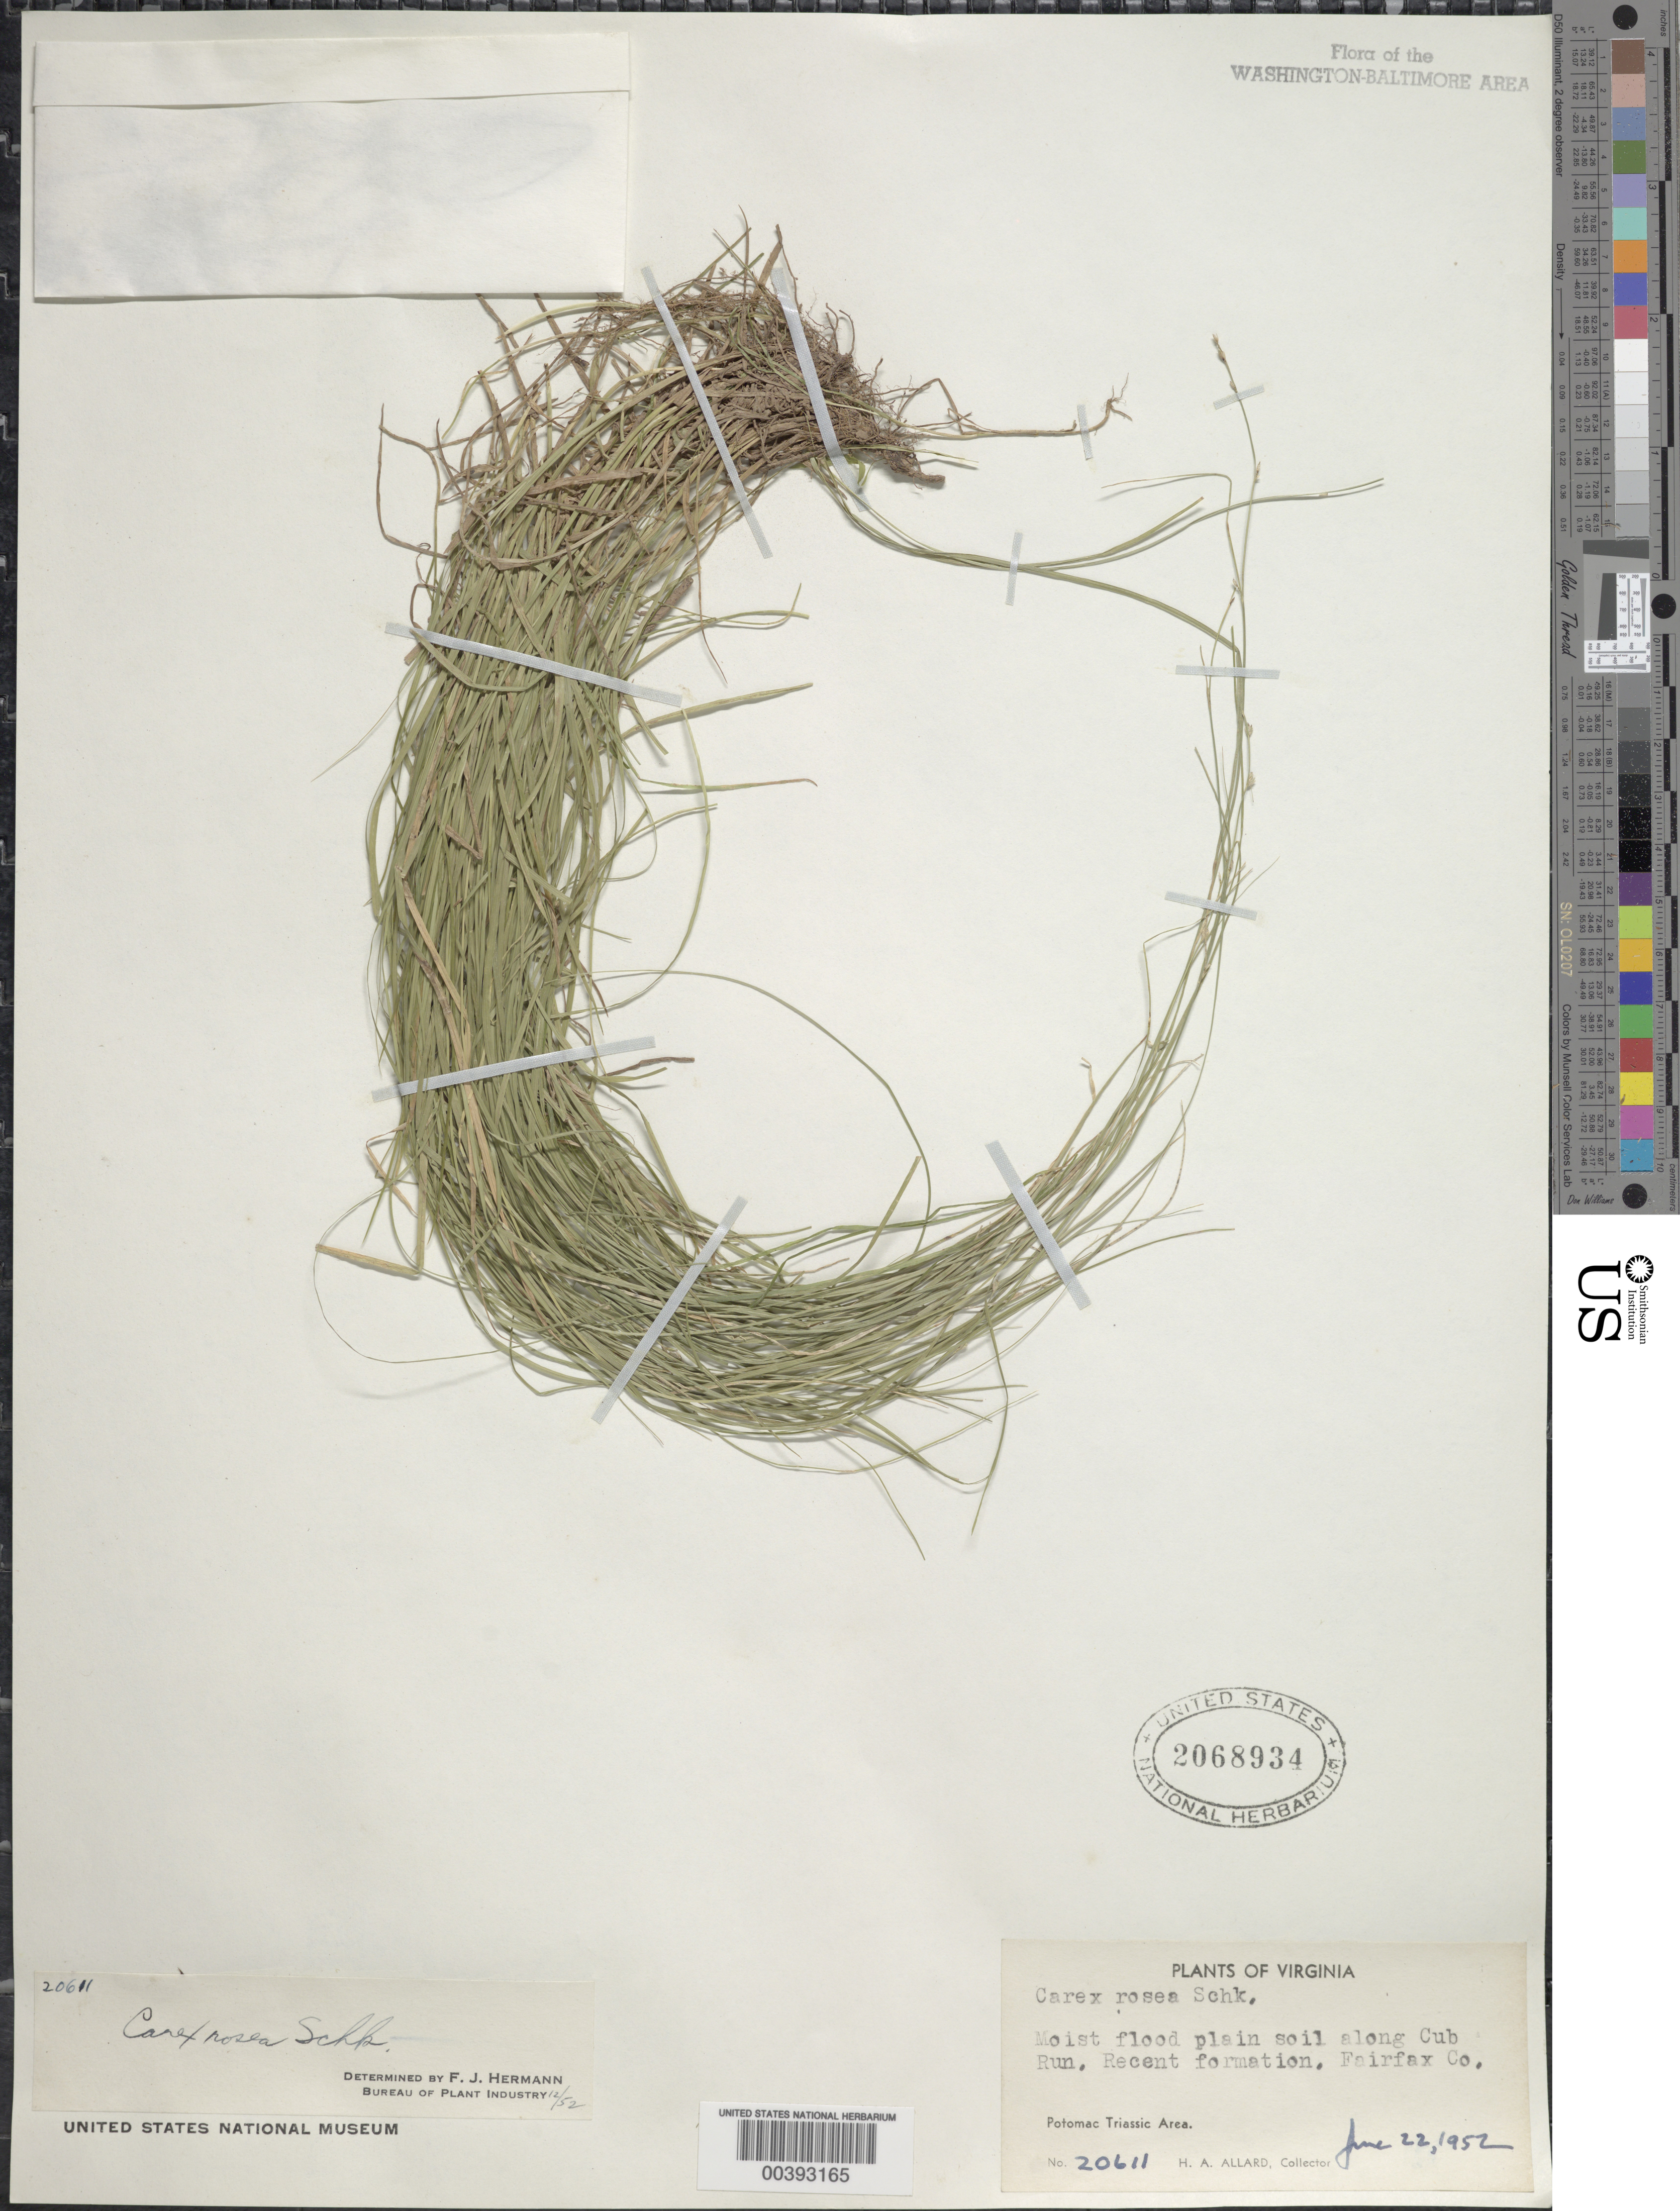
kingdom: Plantae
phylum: Tracheophyta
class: Liliopsida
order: Poales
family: Cyperaceae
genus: Carex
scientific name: Carex rosea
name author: Willd.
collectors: H. A. Allard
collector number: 20611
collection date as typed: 22 Jun 1952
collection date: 1952-06-22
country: United States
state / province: Virginia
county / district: Fairfax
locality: Cub Run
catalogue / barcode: US 2068934